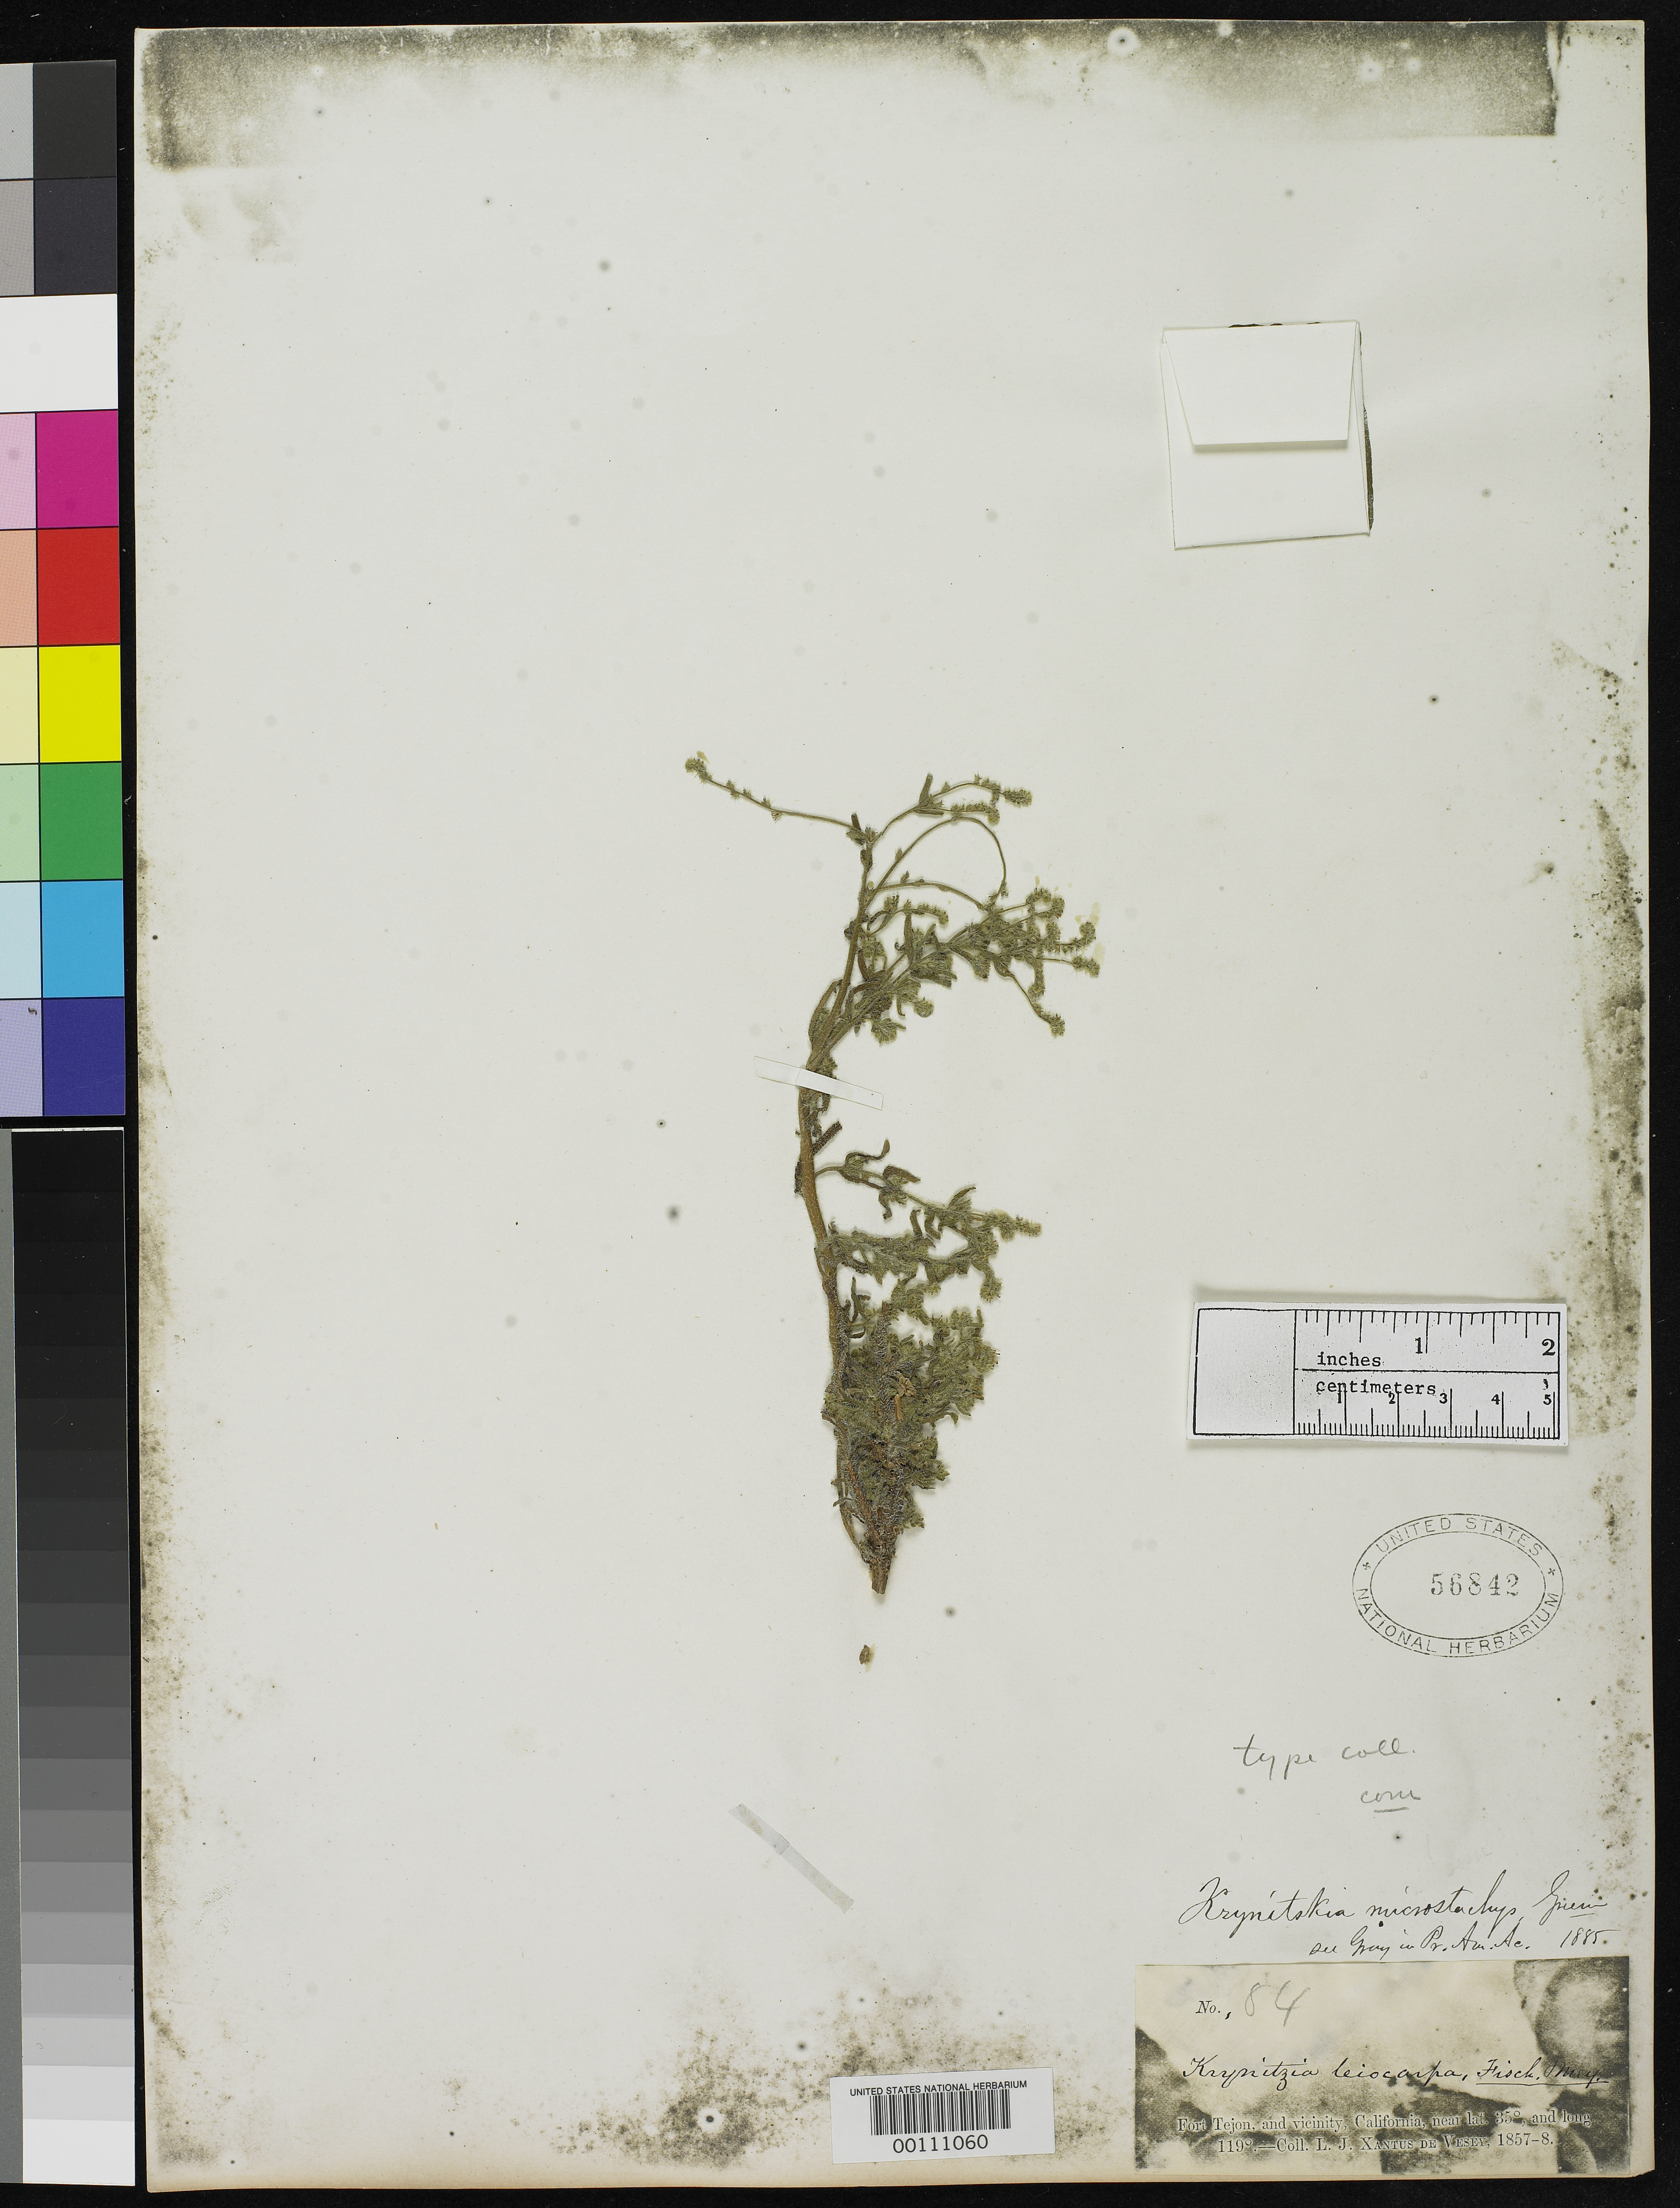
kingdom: Plantae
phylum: Tracheophyta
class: Magnoliopsida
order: Boraginales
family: Boraginaceae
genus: Krynitzkia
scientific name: Krynitzkia microstachys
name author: Greene ex A. Gray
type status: Syntype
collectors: L. J. Xantus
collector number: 84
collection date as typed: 1857 to -- --- 1858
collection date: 1857/1858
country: United States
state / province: California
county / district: Kern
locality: Fort Tejon.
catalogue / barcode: US 56842